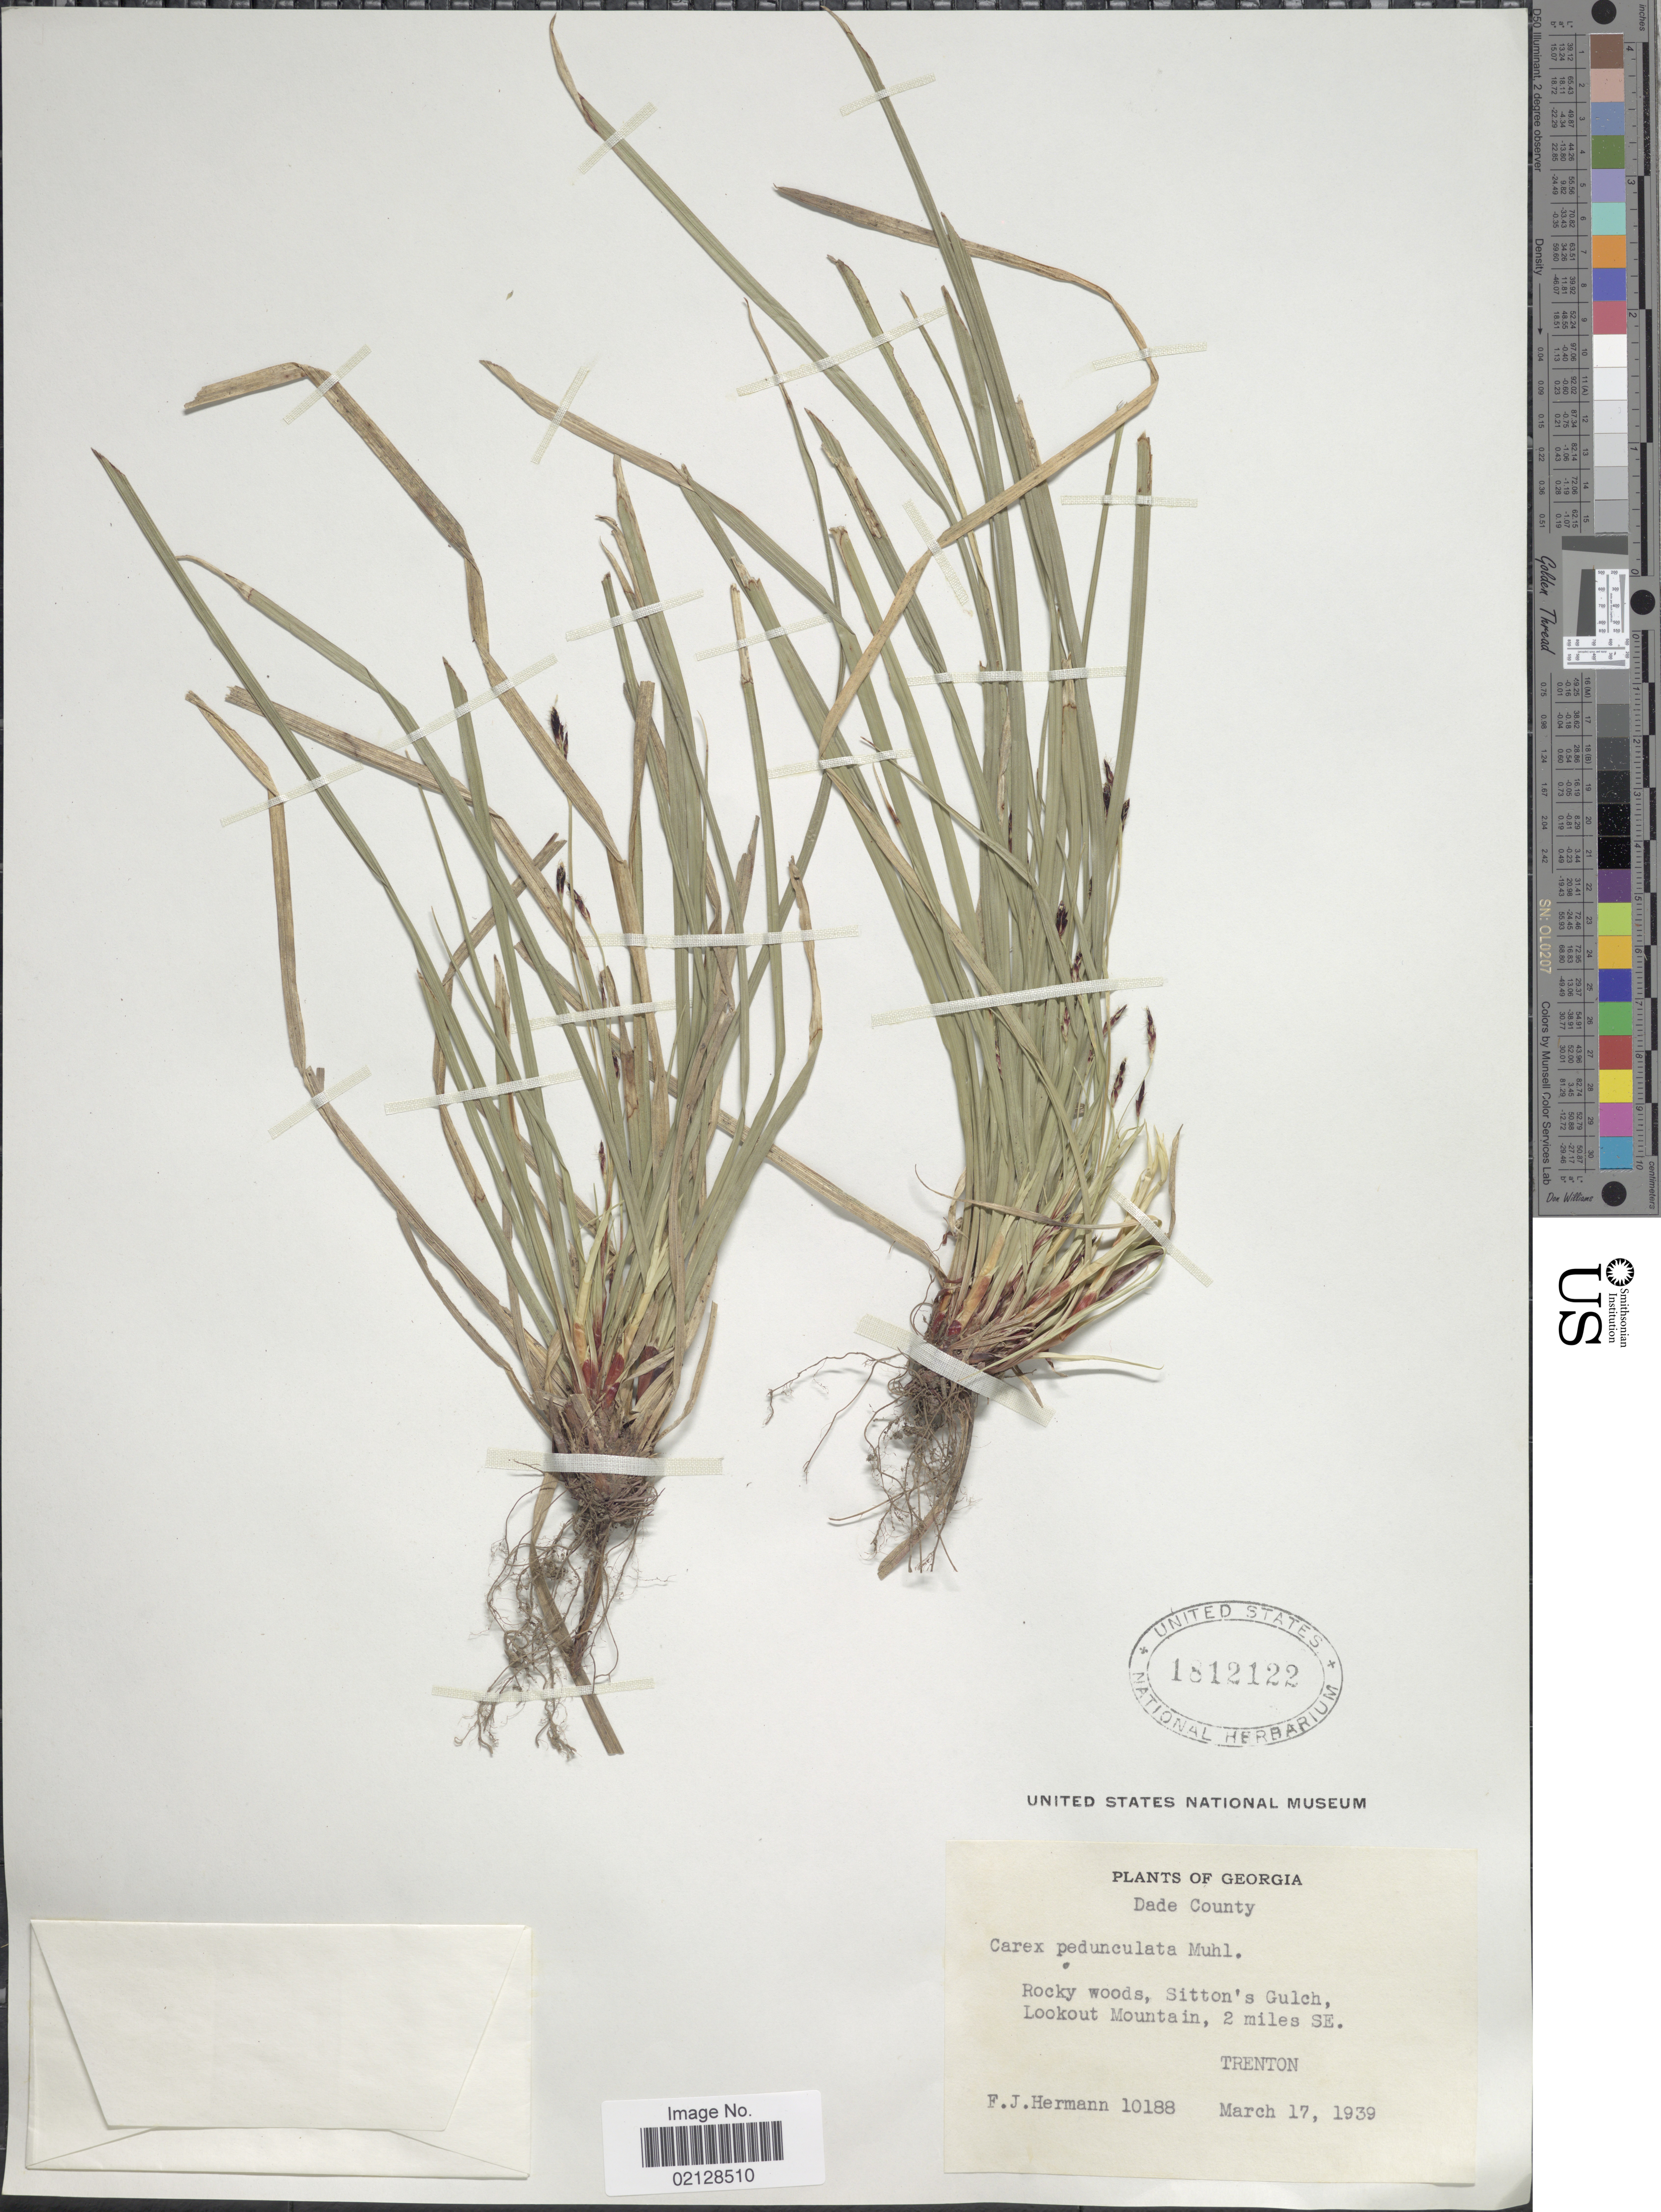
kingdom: Plantae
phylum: Tracheophyta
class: Liliopsida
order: Poales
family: Cyperaceae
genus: Carex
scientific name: Carex pedunculata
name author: Muhl. ex Willd.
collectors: F. J. Hermann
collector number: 10188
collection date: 1939-03-17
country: United States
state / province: Georgia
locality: Dade County, Rocky woods, Sitton's Gulch, Lookout Mountain, 2 miles SE, Trenton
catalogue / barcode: US 1812122